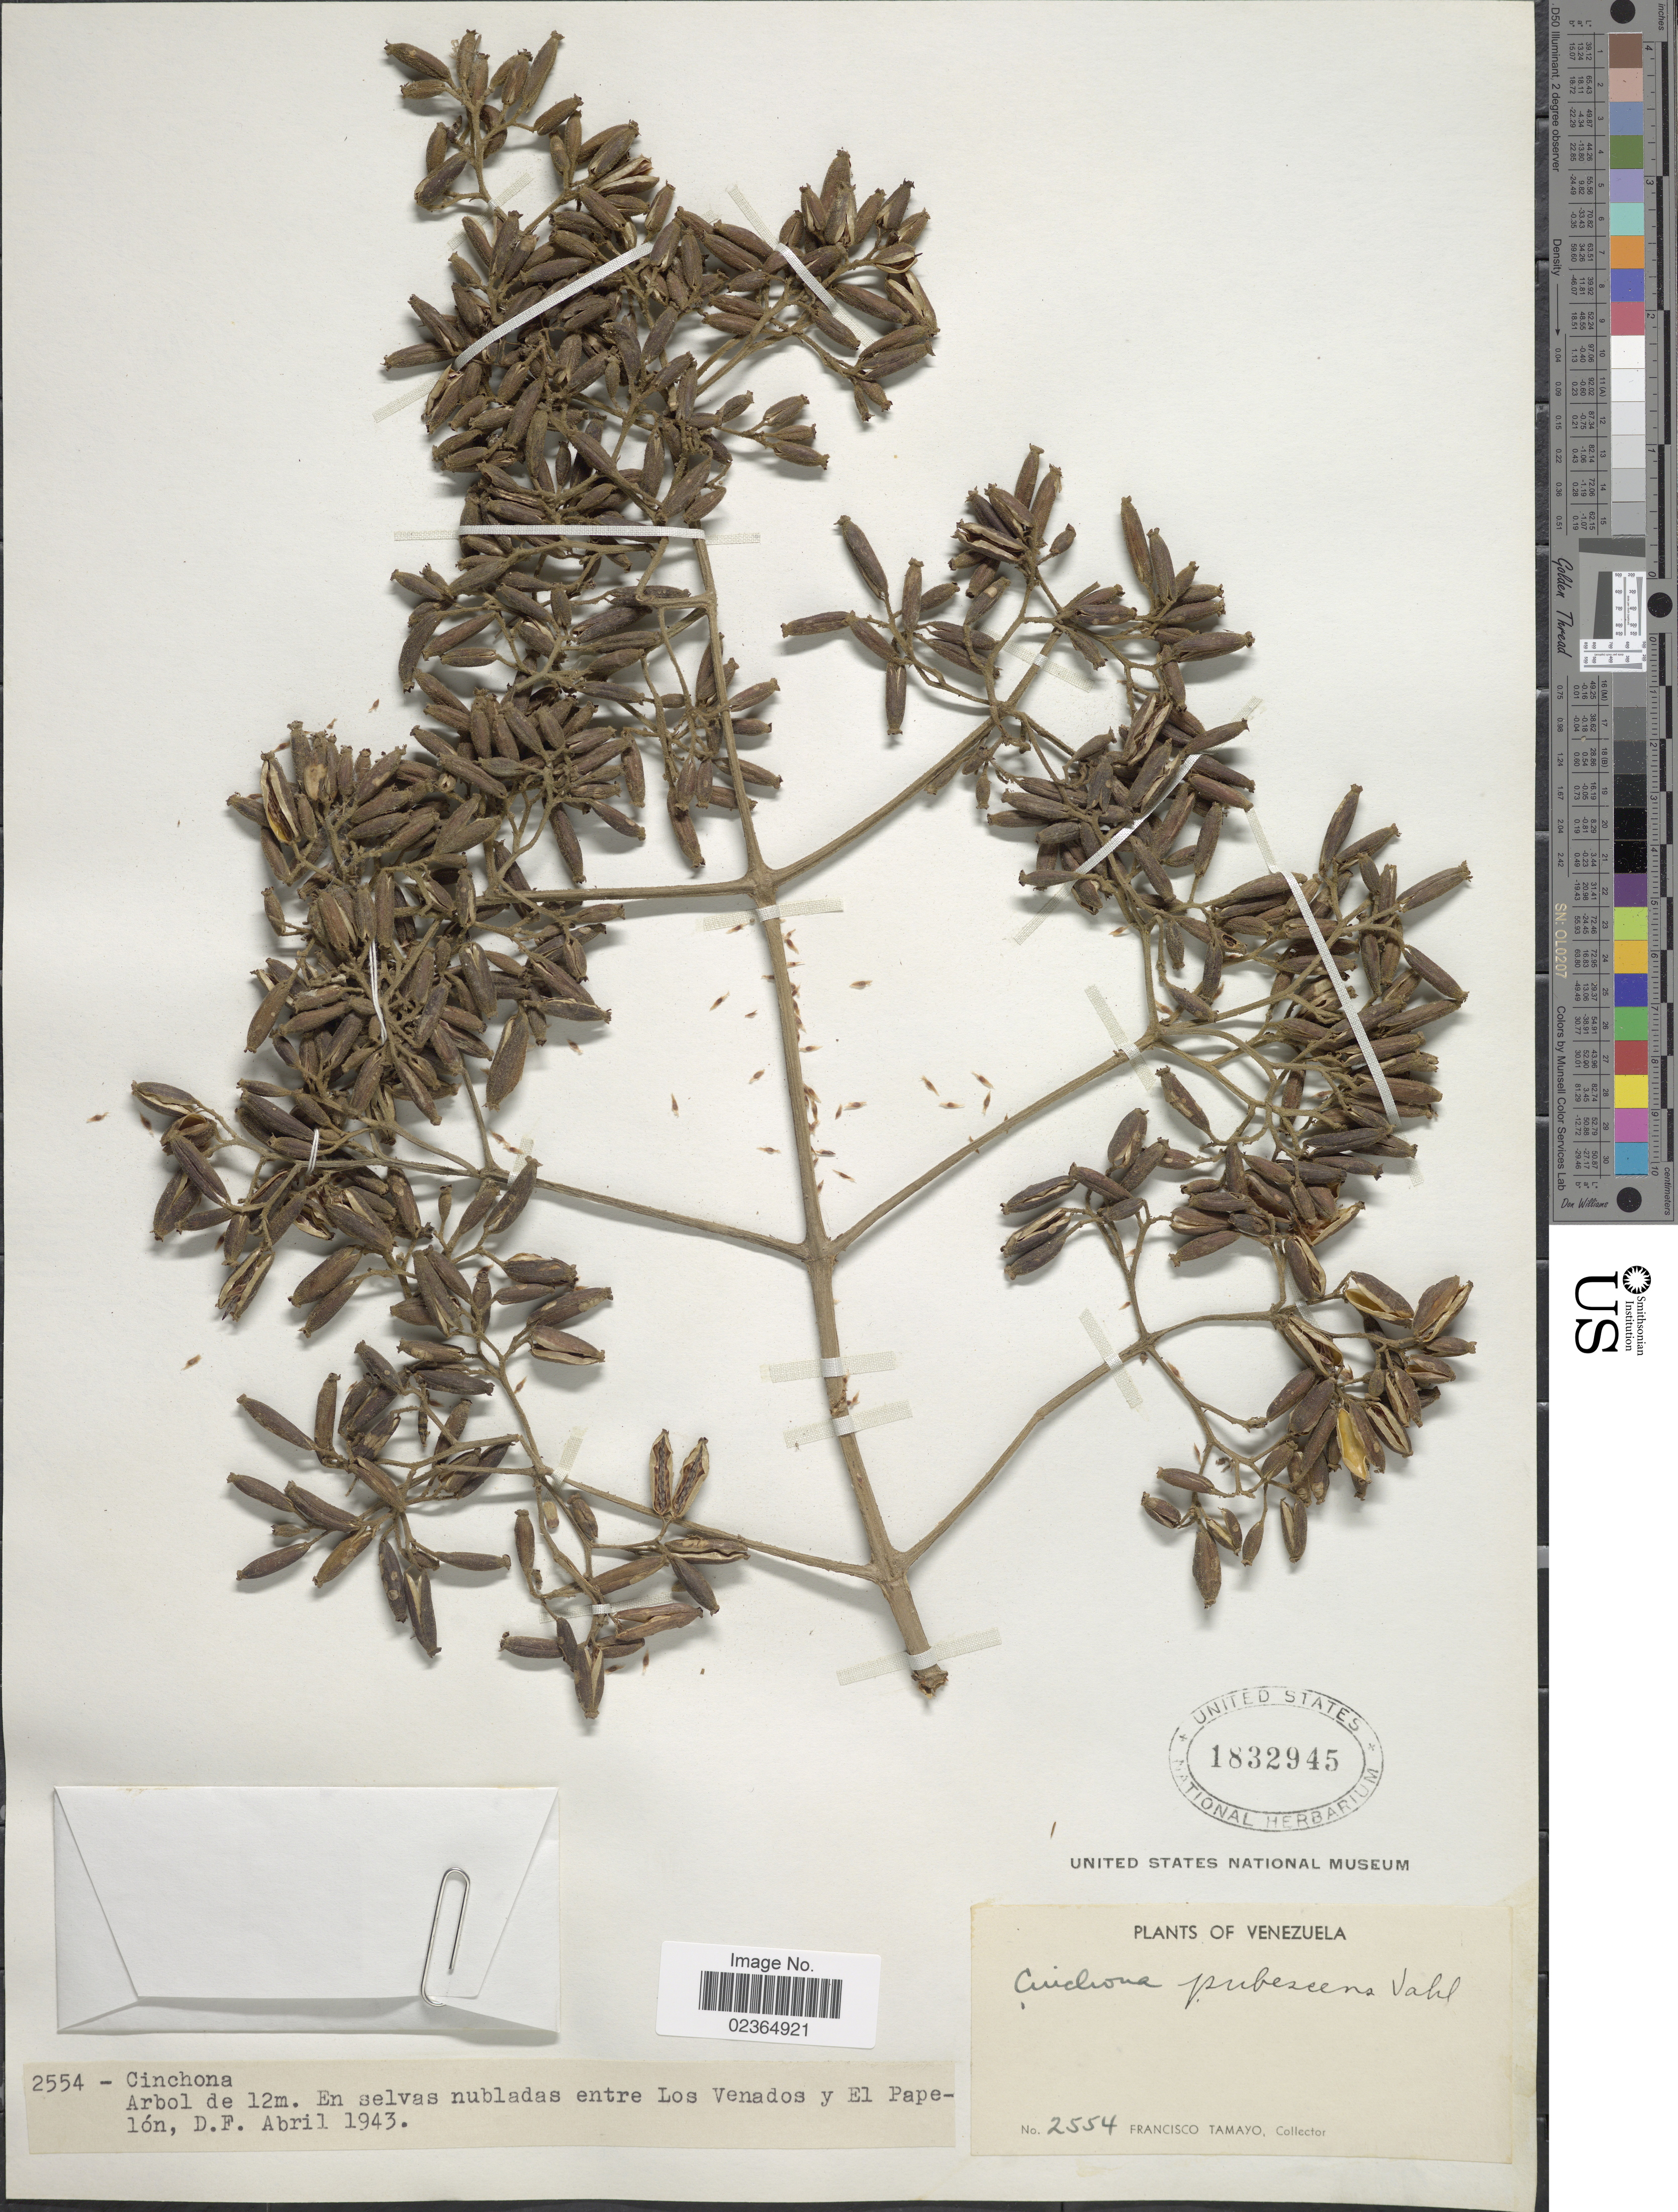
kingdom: Plantae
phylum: Tracheophyta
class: Magnoliopsida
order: Gentianales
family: Rubiaceae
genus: Cinchona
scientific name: Cinchona pubescens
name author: Vahl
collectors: F. Tamayo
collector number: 2554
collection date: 1943-04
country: Venezuela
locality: Entre Los Venados y El Papelón, D. F.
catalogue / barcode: US 1832945